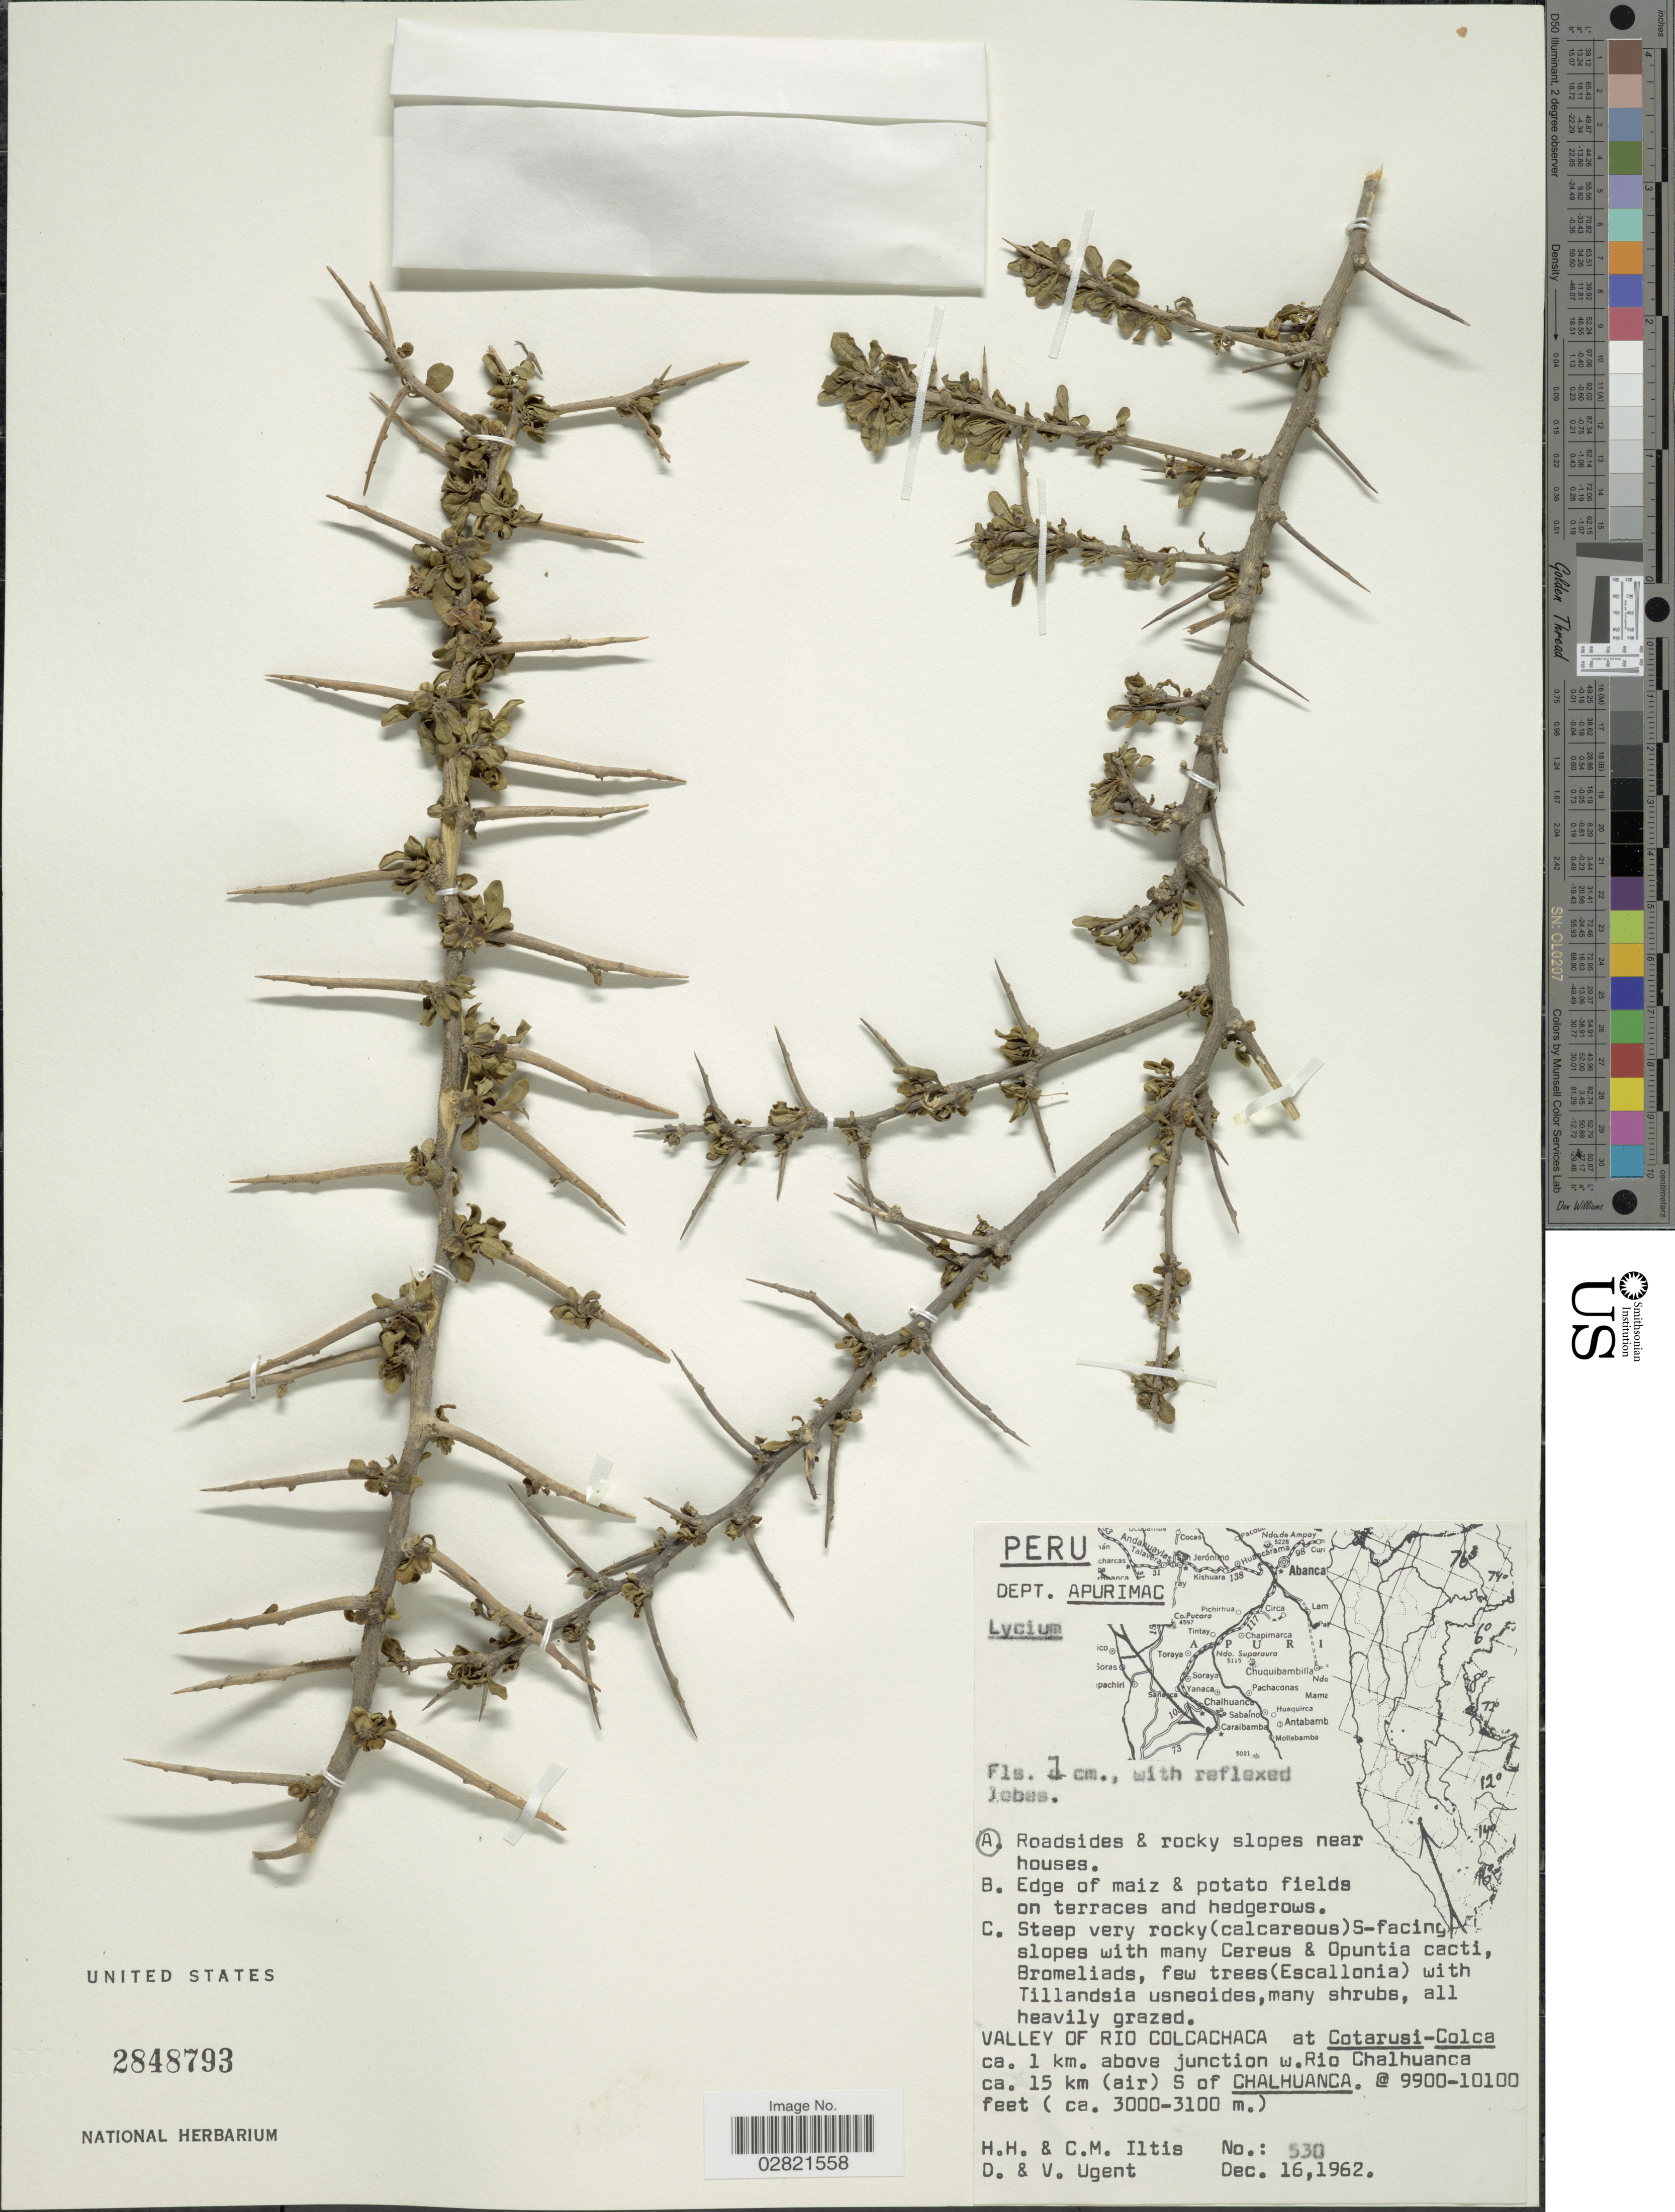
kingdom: Plantae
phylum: Tracheophyta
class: Magnoliopsida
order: Solanales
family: Solanaceae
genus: Lycium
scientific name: Lycium sp.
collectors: H. H. Iltis, C. M Iltis, D. Ugent & V. Ugent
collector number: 530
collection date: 1962-12-16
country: Peru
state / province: Apurímac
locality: Dept. Apurimac. Roadsides & rocky slopes near houses. Valley of Rio Colcachaca at Cotarusi-Colca ca. 1 km. above junction w. Rio Chalhuanca ca. 15 km (air) S of Chalhuanca.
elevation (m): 3000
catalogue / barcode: US 2848793